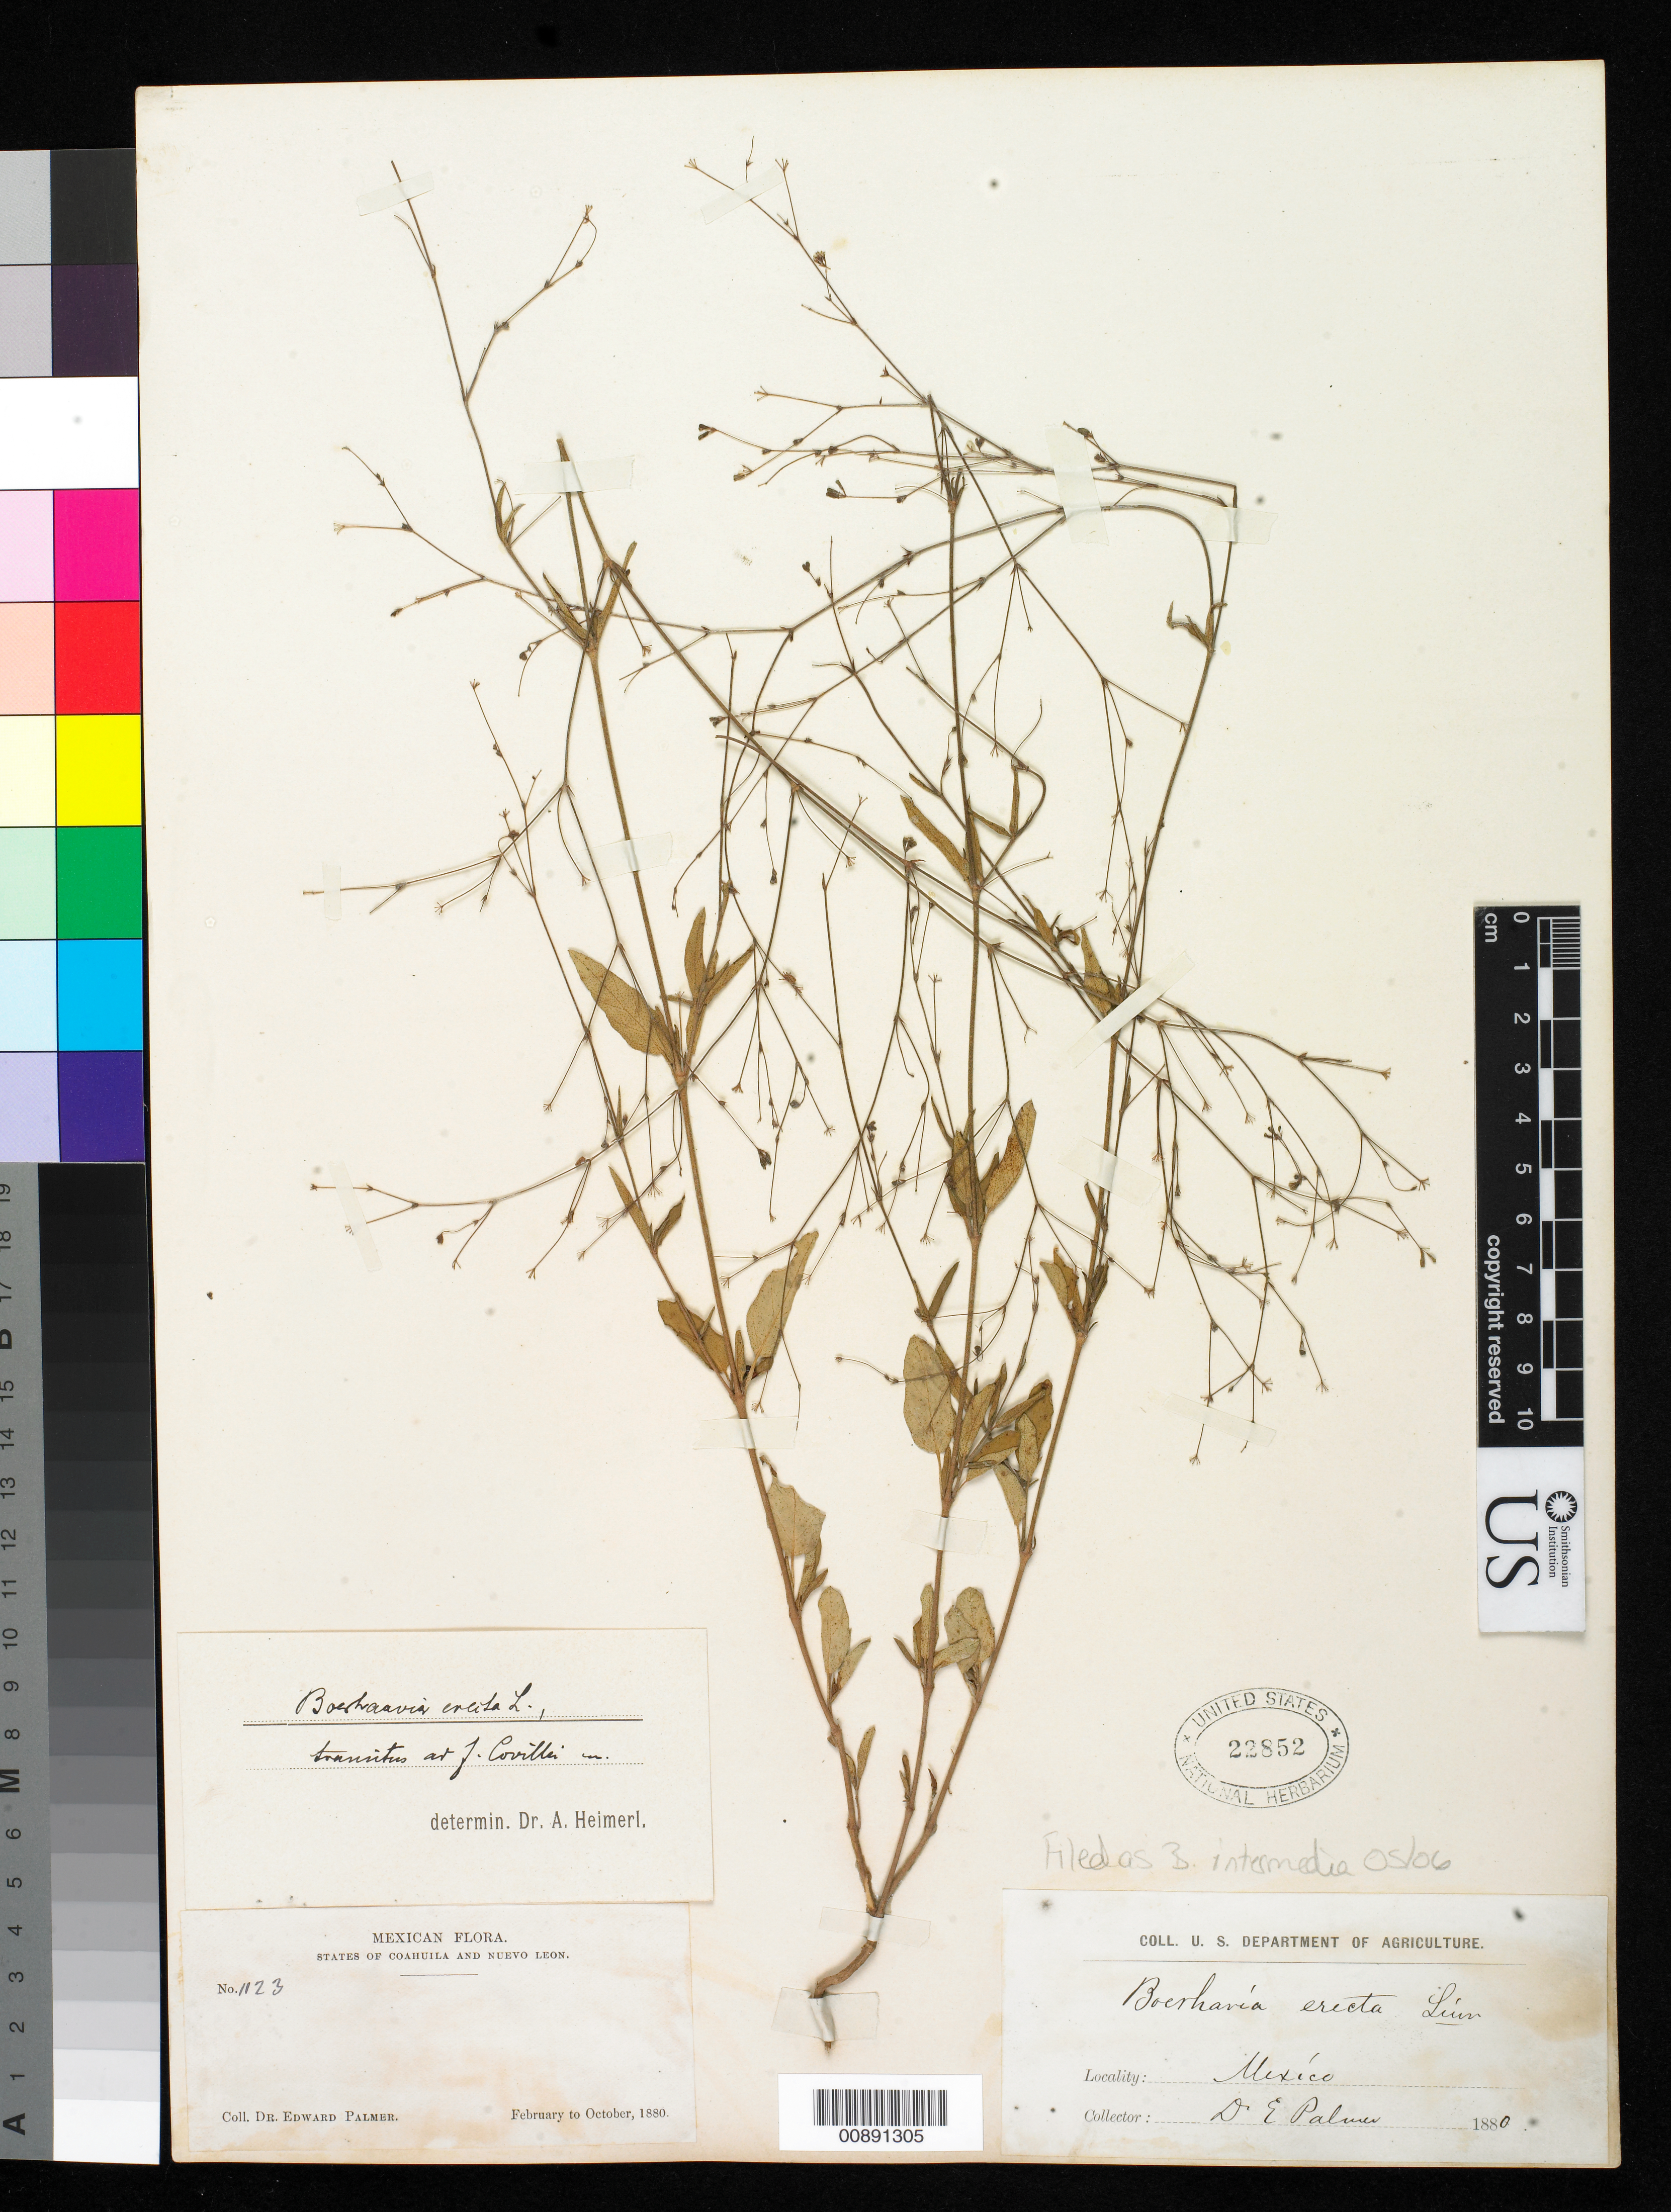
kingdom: Plantae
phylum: Tracheophyta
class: Magnoliopsida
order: Caryophyllales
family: Nyctaginaceae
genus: Boerhavia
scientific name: Boerhavia intermedia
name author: M.E. Jones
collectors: E. Palmer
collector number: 1123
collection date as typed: Feb 1880 to -- Oct 1880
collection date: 1880-02/1880-10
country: Mexico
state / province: Coahuila / Nuevo León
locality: States of Coahuila and Nuevo León.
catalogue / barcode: US 22852